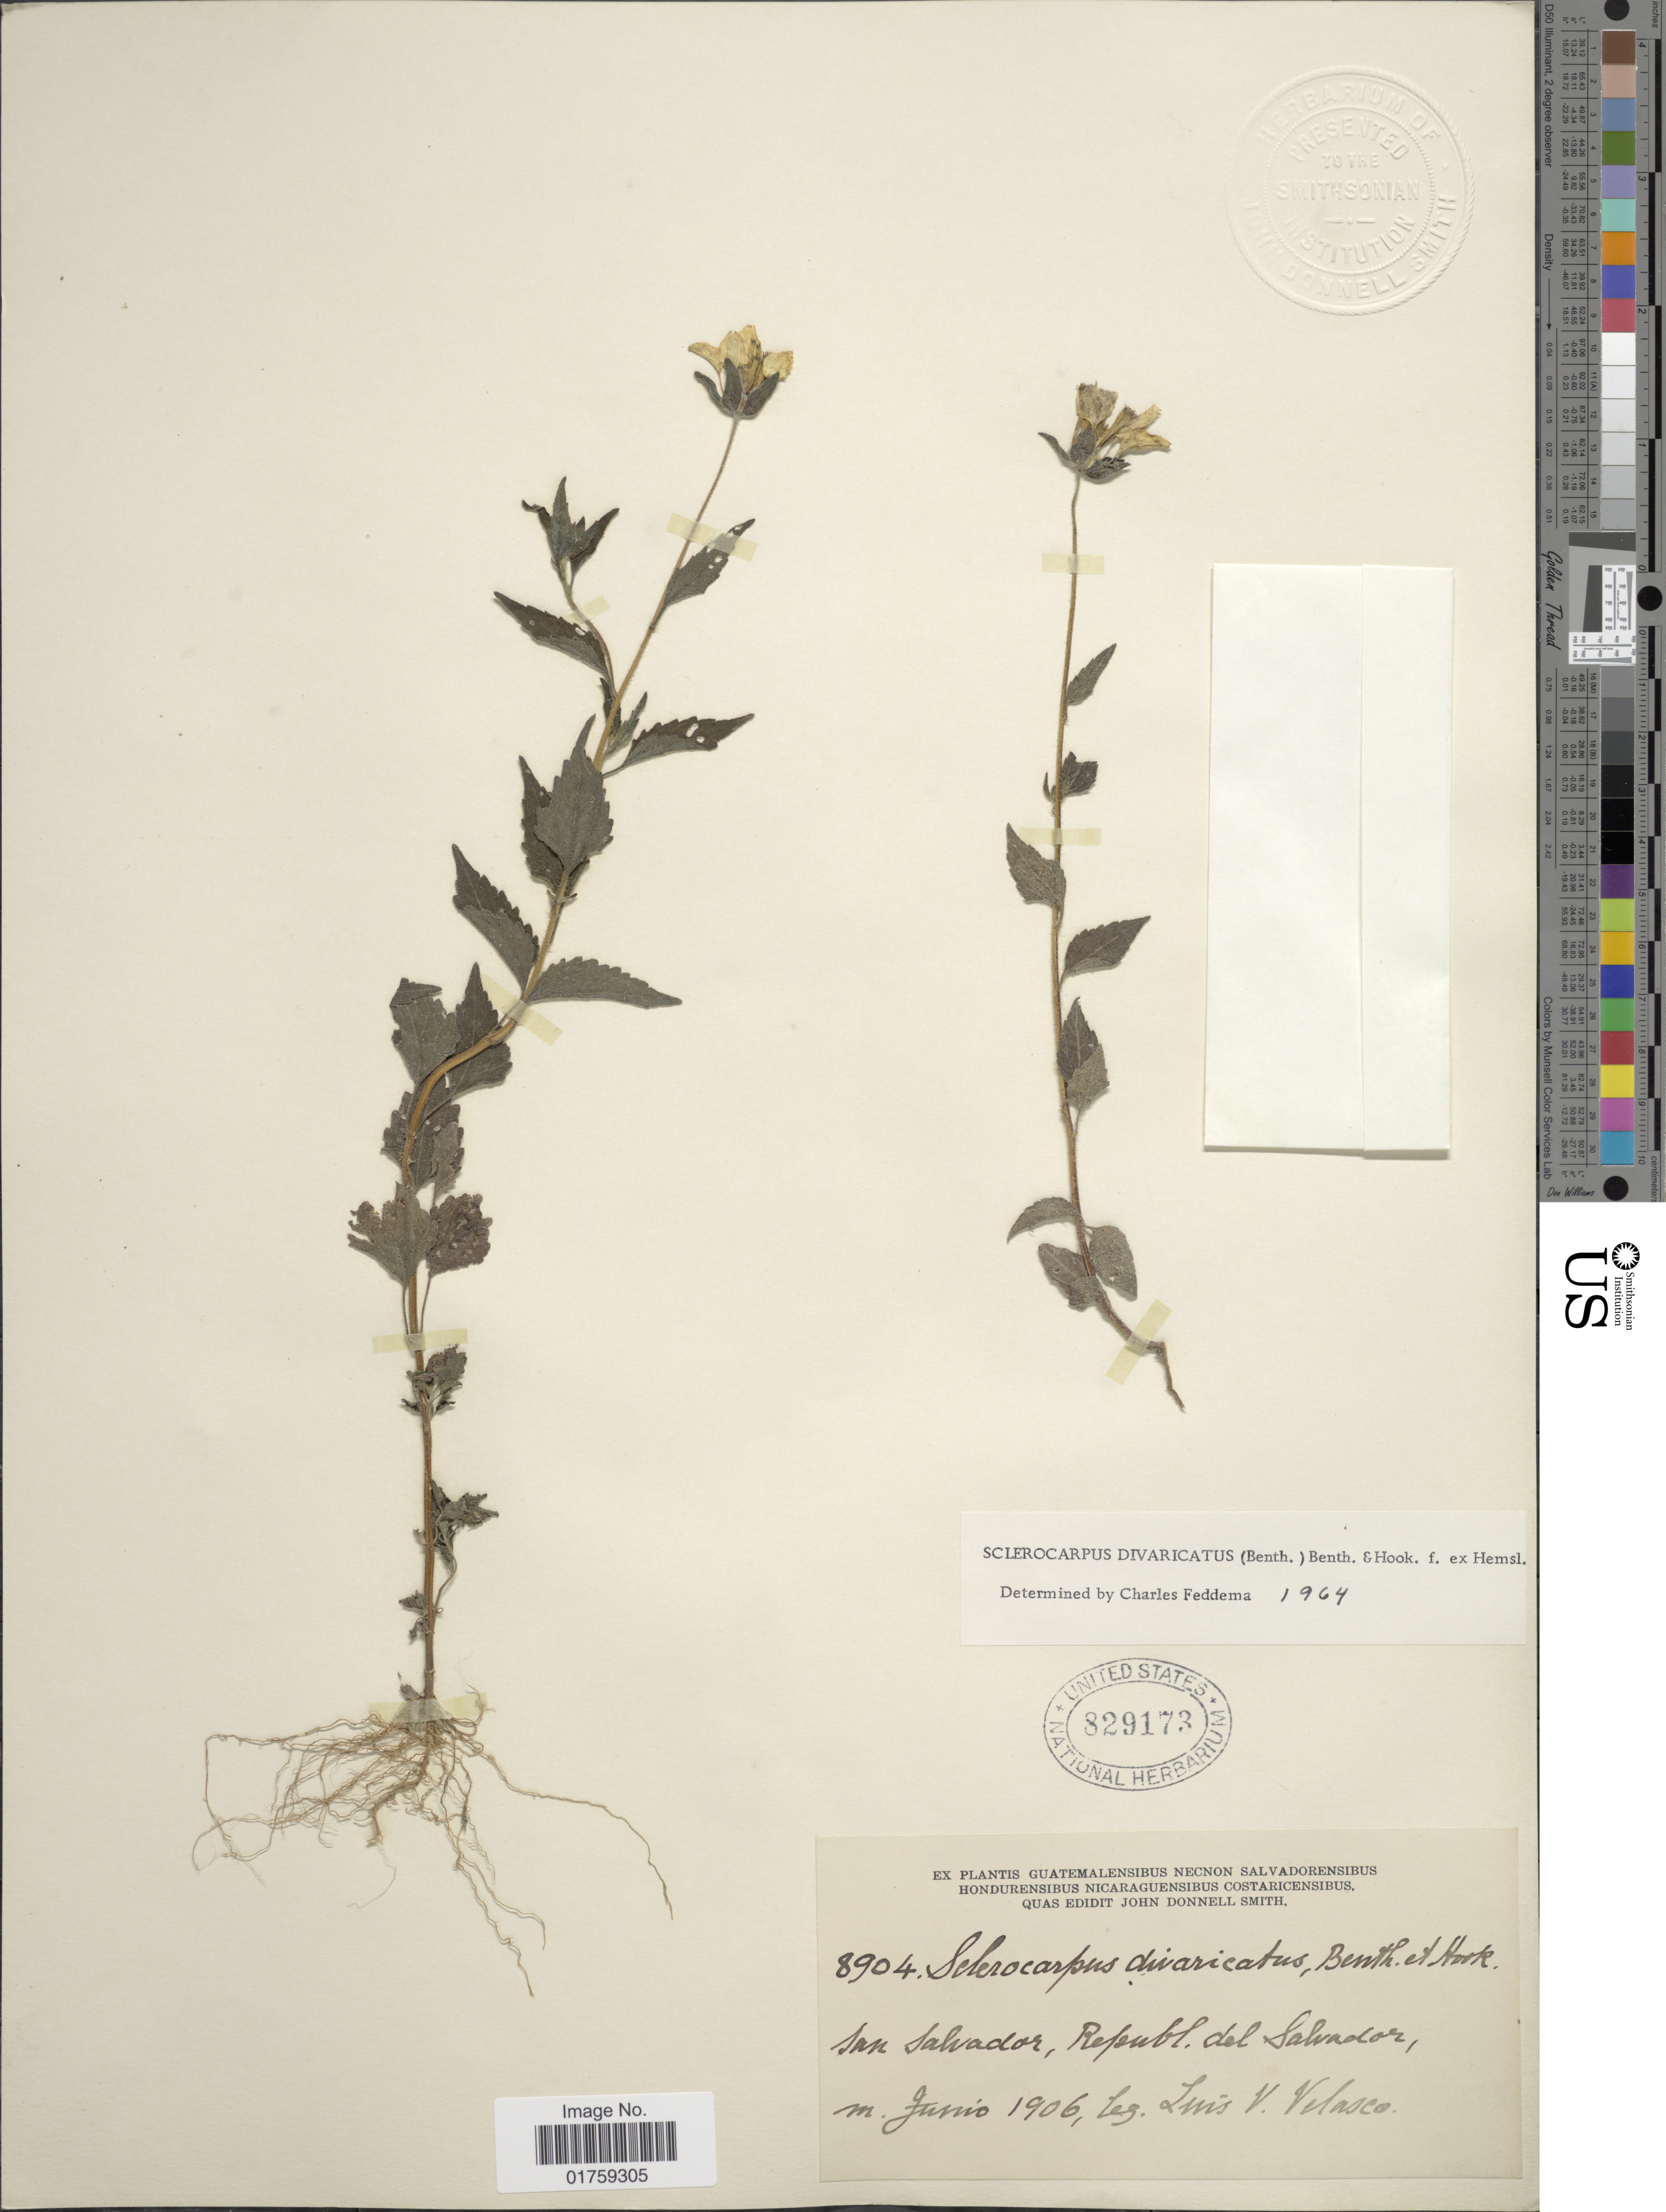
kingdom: Plantae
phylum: Tracheophyta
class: Magnoliopsida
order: Asterales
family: Asteraceae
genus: Sclerocarpus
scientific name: Sclerocarpus divaricatus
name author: (Benth.) Benth. & Hook. f. ex Hemsl.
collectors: L. Velasco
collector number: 8904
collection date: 1906-06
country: El Salvador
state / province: San Salvador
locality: San Salvador, Republic del Salvador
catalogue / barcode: US 829173